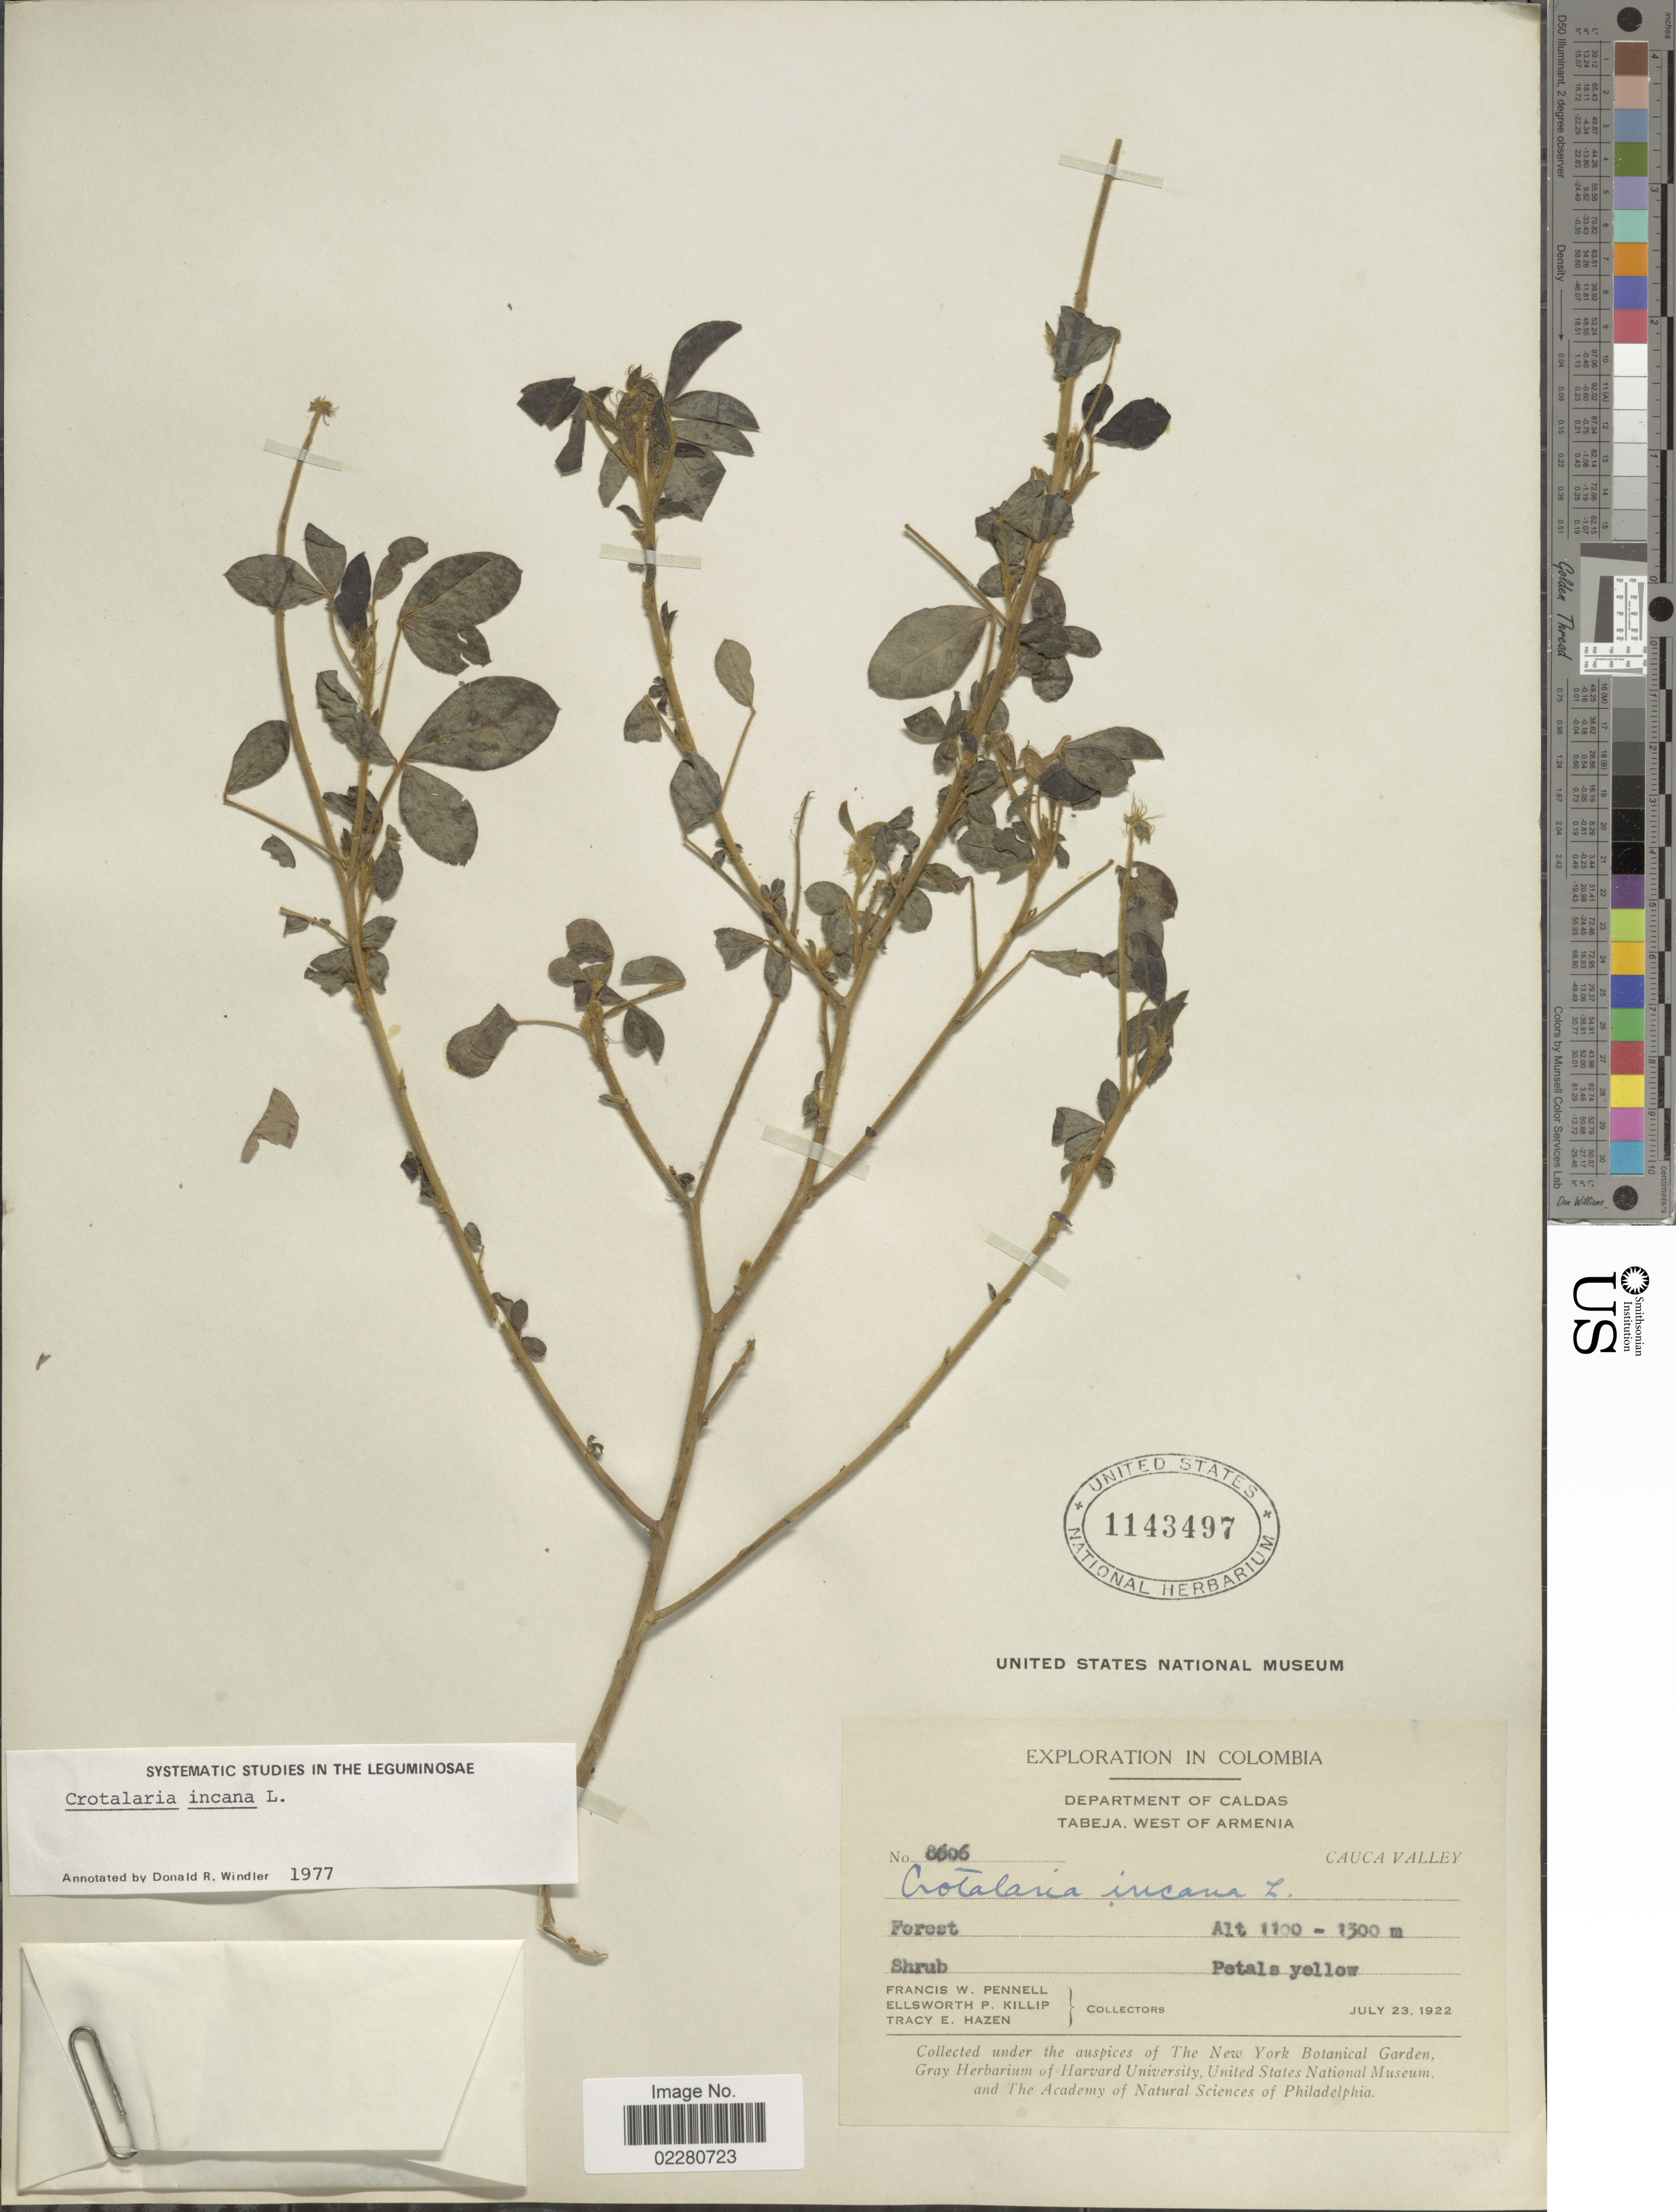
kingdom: Plantae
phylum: Tracheophyta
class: Magnoliopsida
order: Fabales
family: Fabaceae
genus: Crotalaria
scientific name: Crotalaria incana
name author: L.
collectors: F. W. Pennell, E. P. Killip & T. E. Hazen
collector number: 8606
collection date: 1922-07-23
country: Colombia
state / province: Caldas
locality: Department of Caldas. Tabeja, West of Armenia. Cauca Valley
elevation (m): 1100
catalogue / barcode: US 1143497